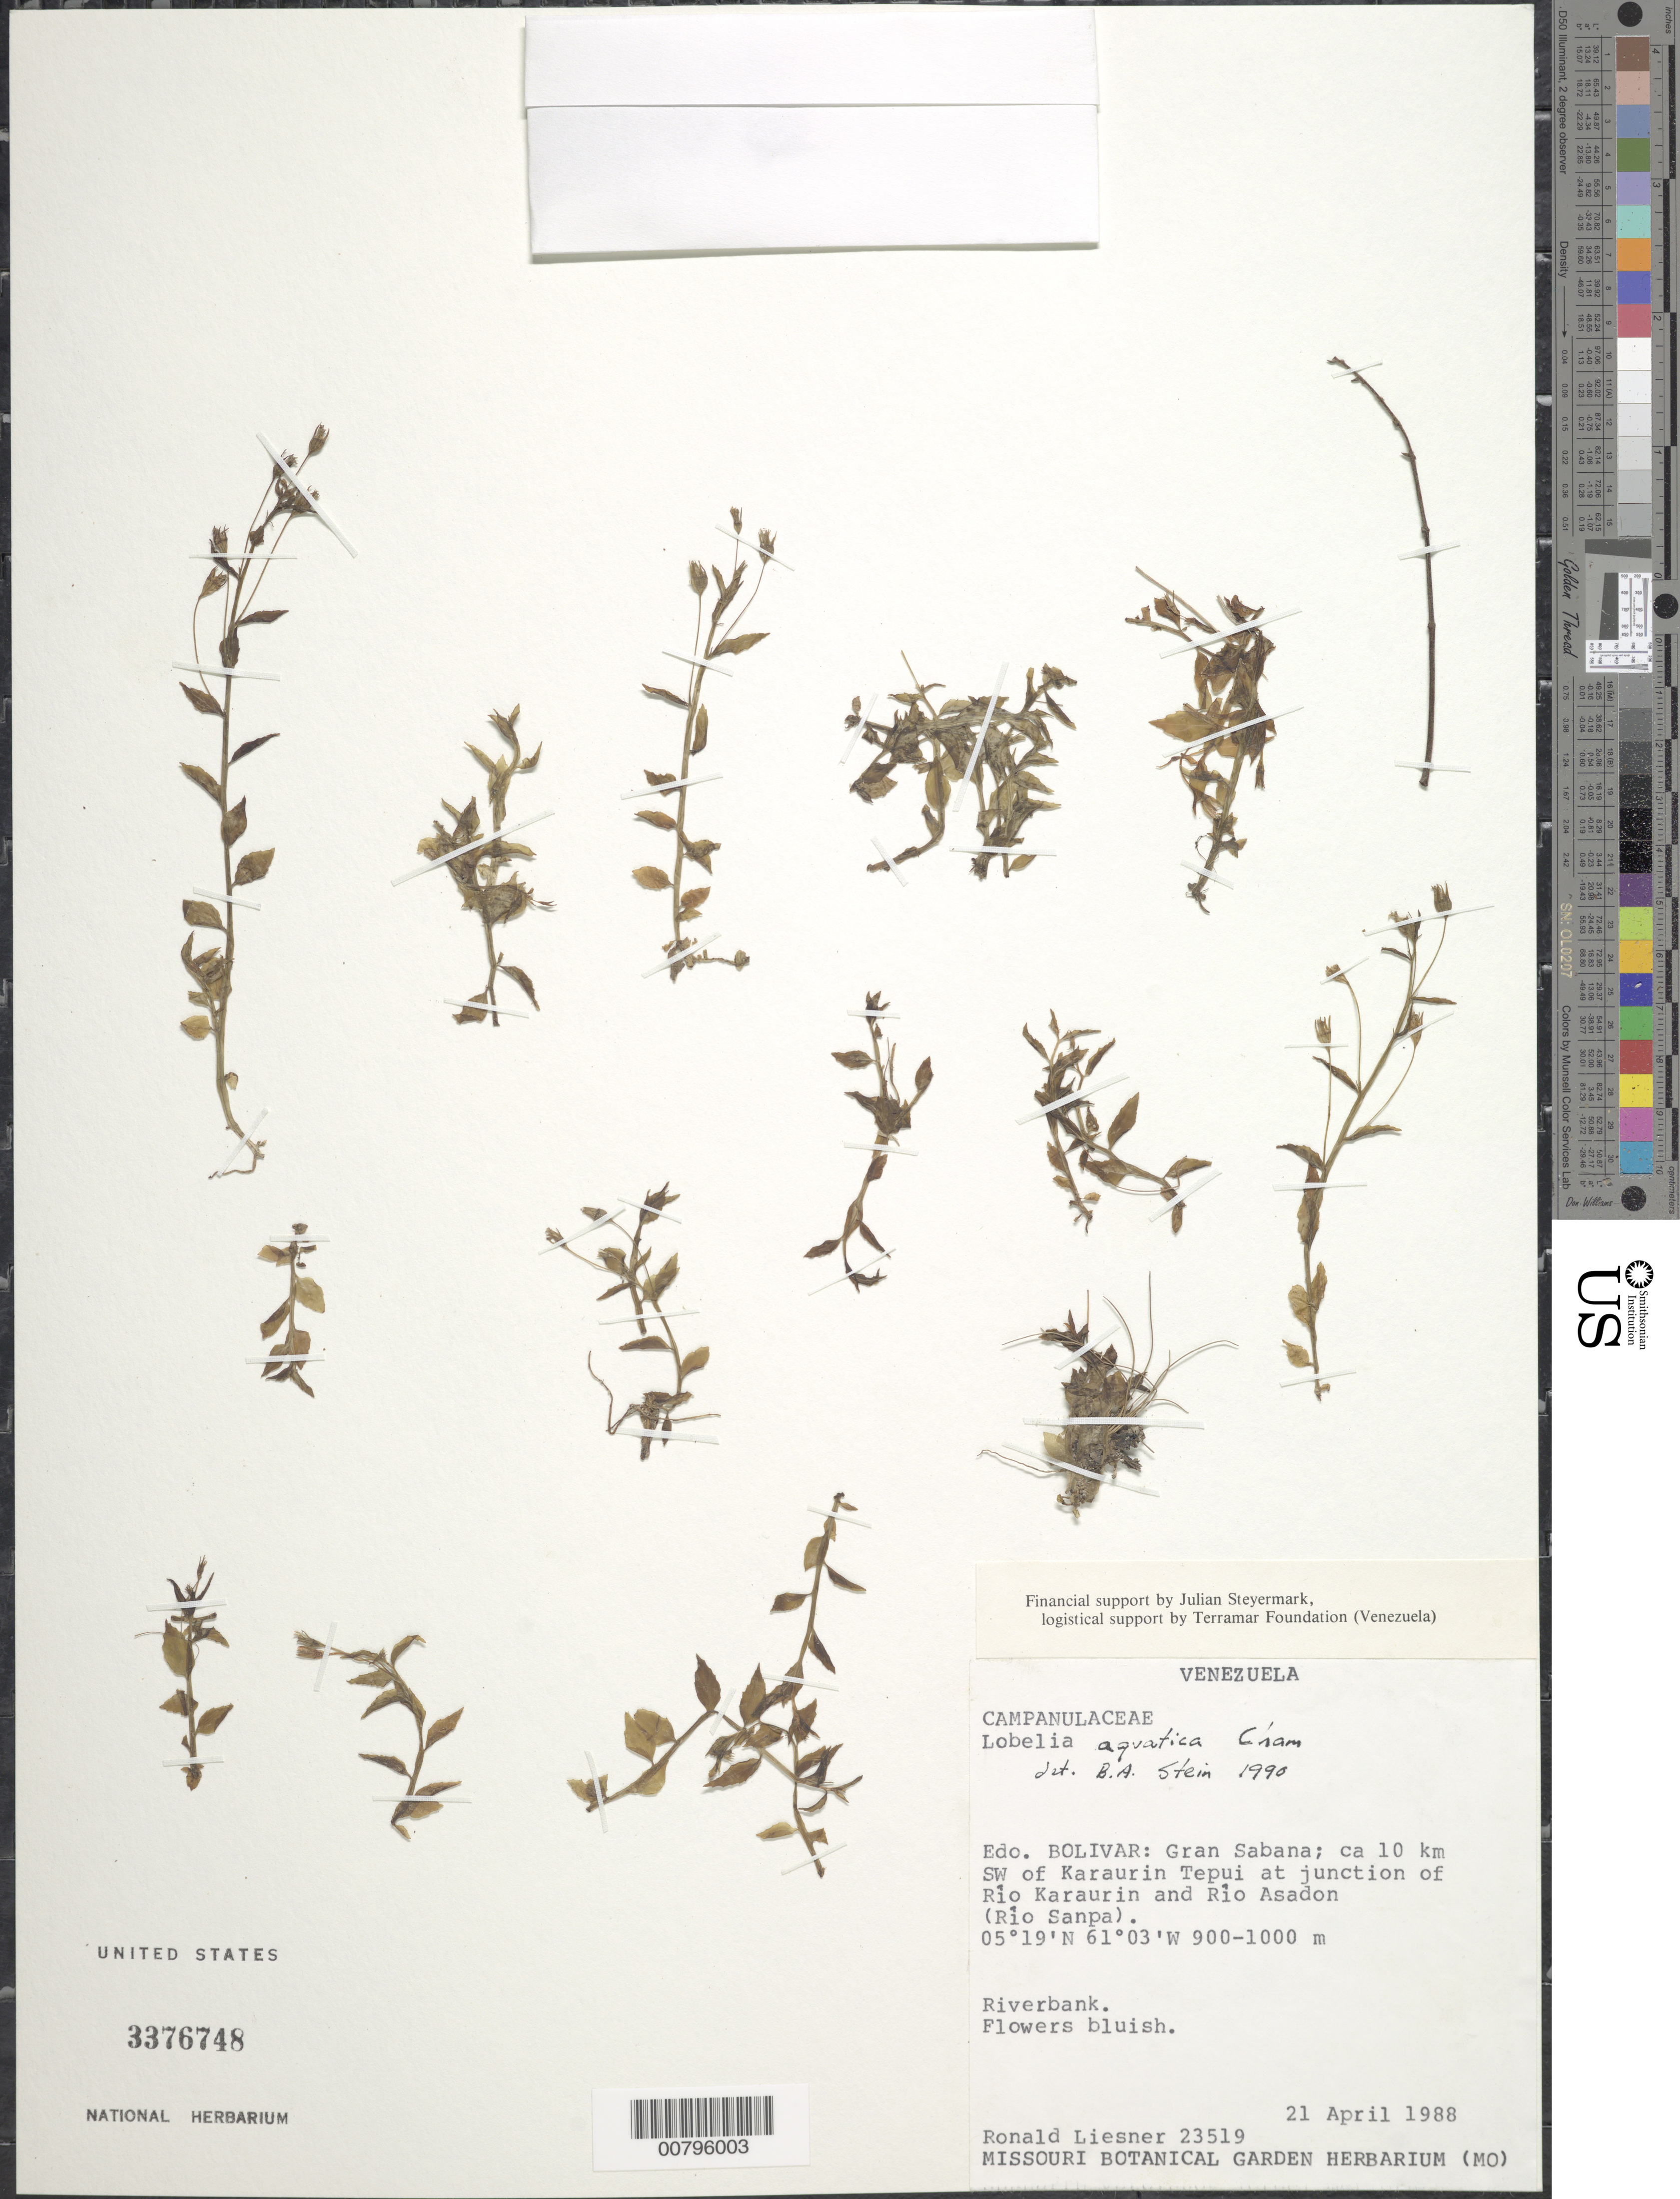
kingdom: Plantae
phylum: Tracheophyta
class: Magnoliopsida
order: Asterales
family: Campanulaceae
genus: Lobelia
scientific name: Lobelia aquatica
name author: Cham.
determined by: Stein, B. A., Senior Director, Climate Adaptation and Resilience, National Wildlife Federation (UNITED STATES)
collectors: R. L. Liesner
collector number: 23519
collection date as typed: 21-Apr-88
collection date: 1988-04-21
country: Venezuela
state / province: Bolívar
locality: Gran Sabana, ca 10 km SW of Karaurin tepuí at junction of Río Karaurin and Río Asadon (Río Sanpa)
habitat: Riverbank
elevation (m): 900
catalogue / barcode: US 3376748